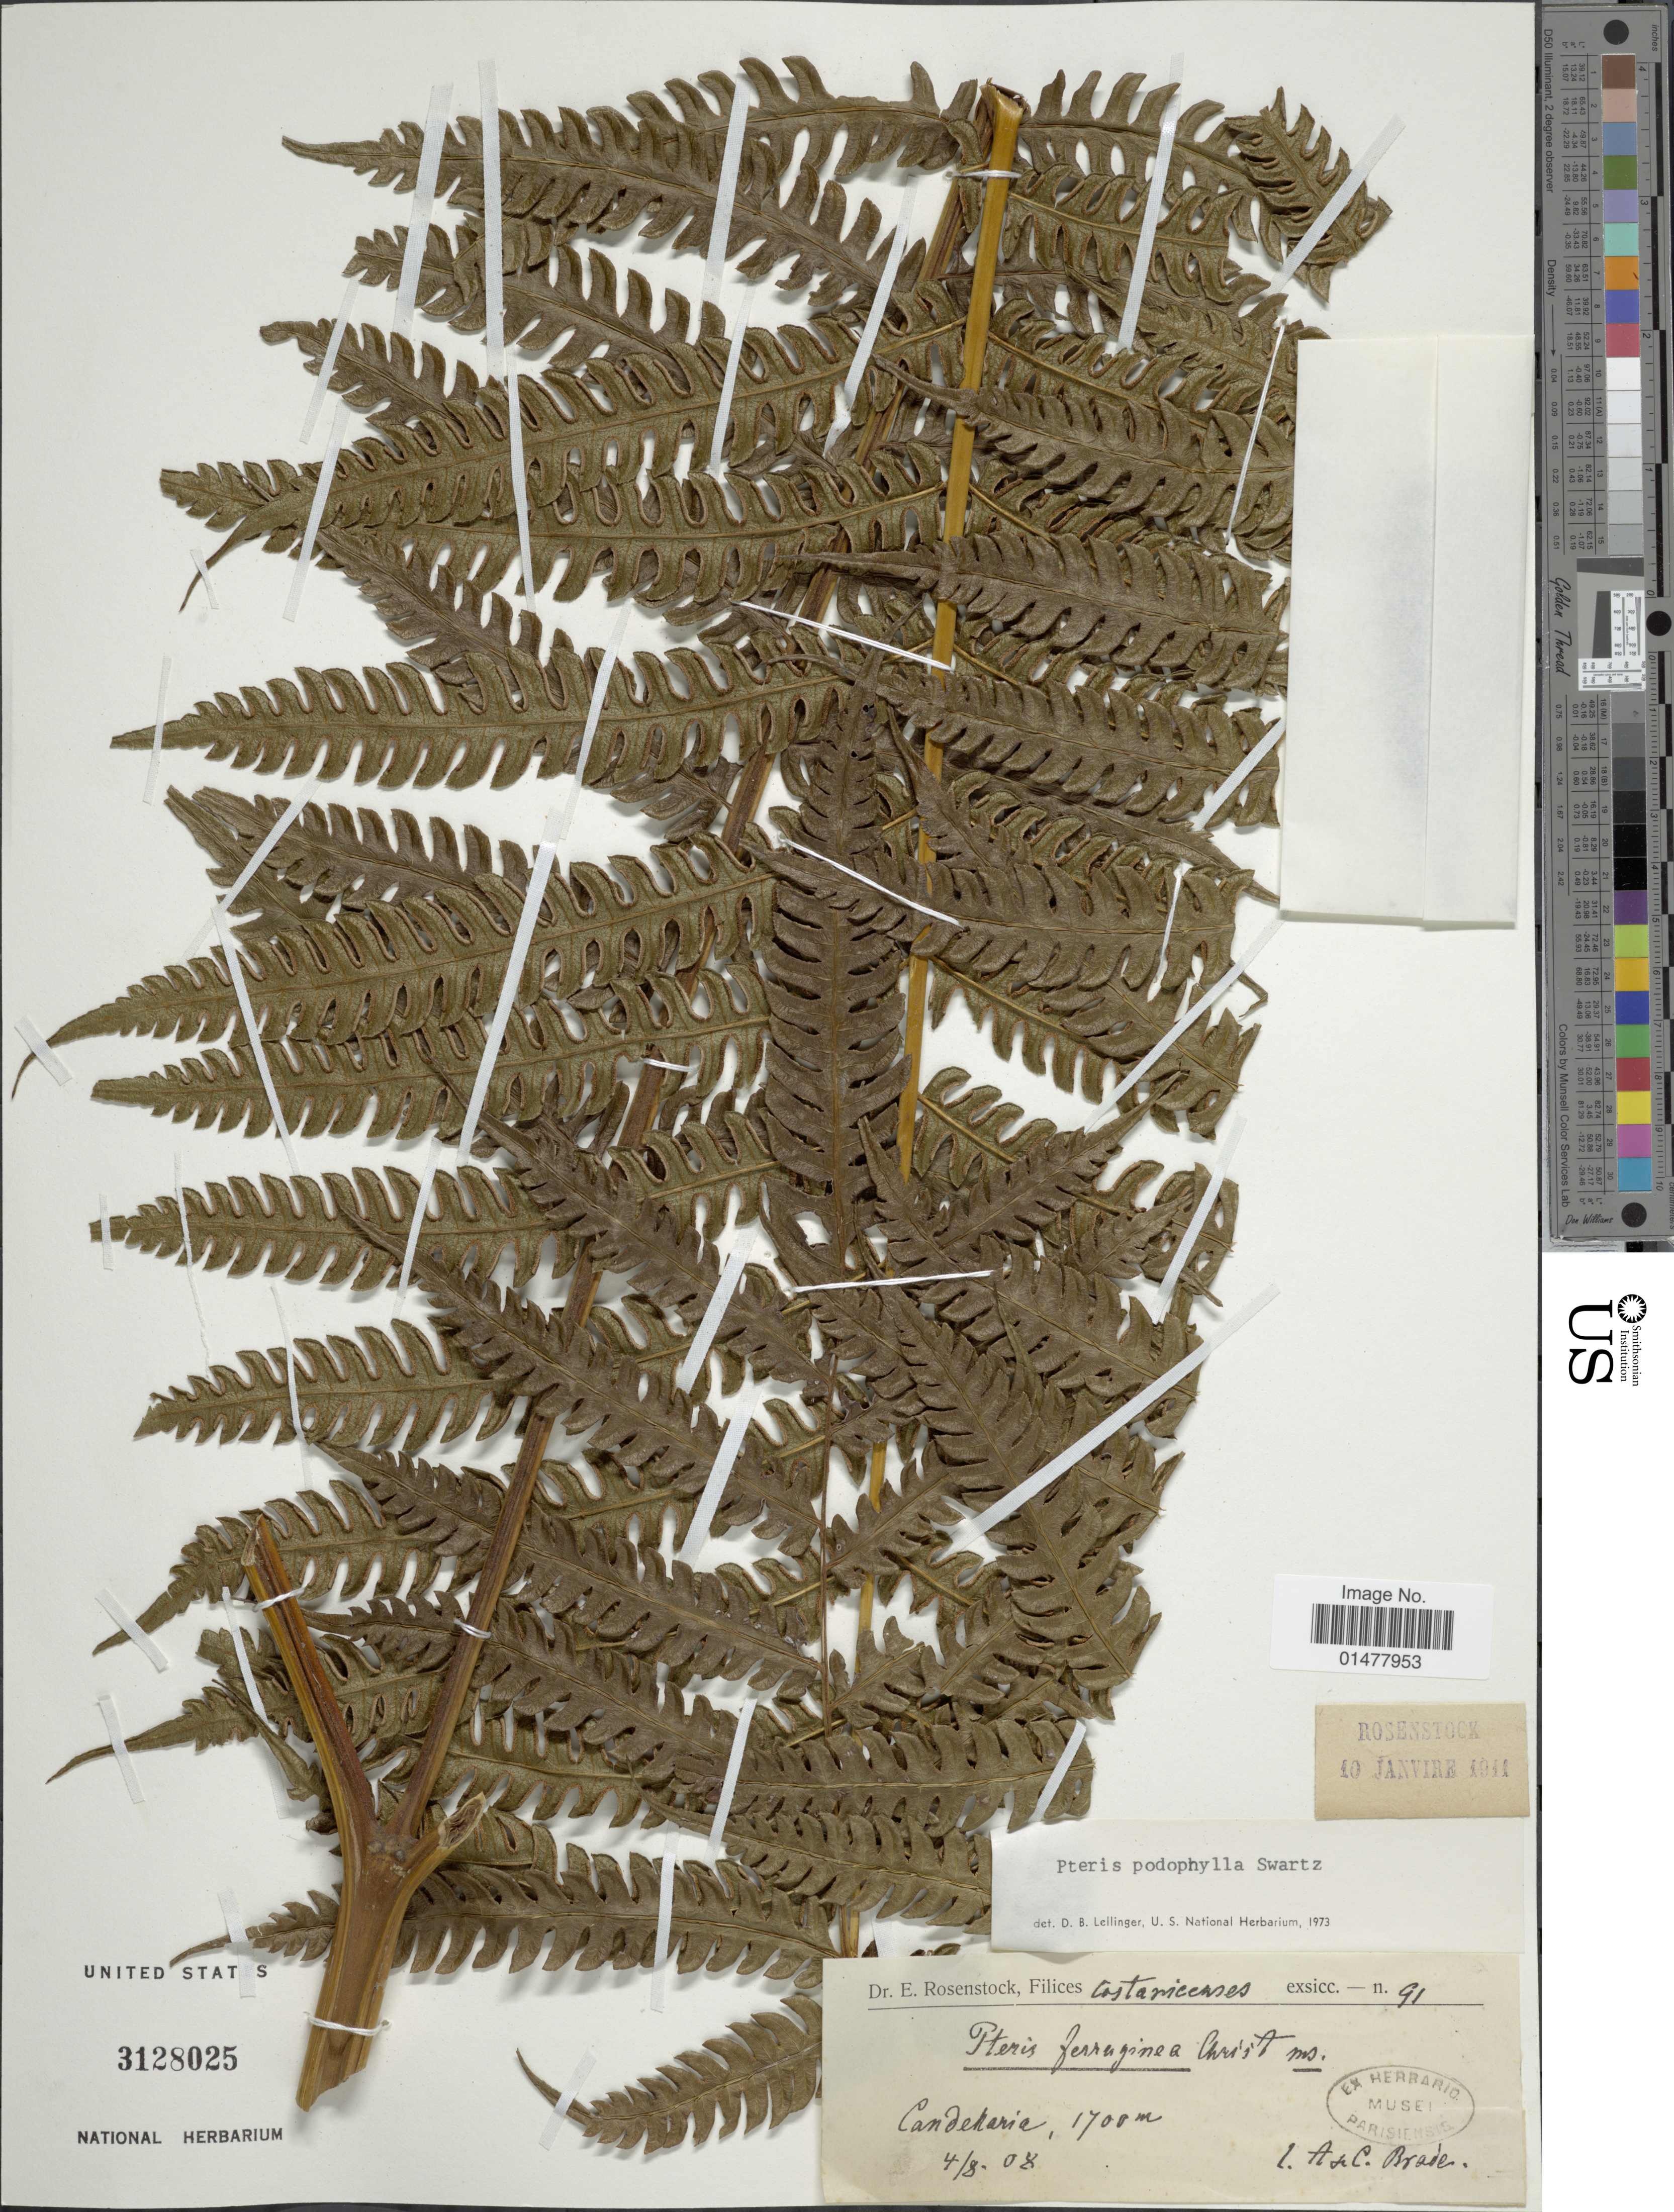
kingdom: Plantae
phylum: Tracheophyta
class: Polypodiopsida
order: Polypodiales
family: Pteridaceae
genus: Pteris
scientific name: Pteris podophylla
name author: Sw.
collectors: A. Brade & C. Brade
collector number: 91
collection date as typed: Transcribed d/m/y: 4/8/8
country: Costa Rica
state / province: Alajuela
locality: Candelaria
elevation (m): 1700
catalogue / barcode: US 3128025